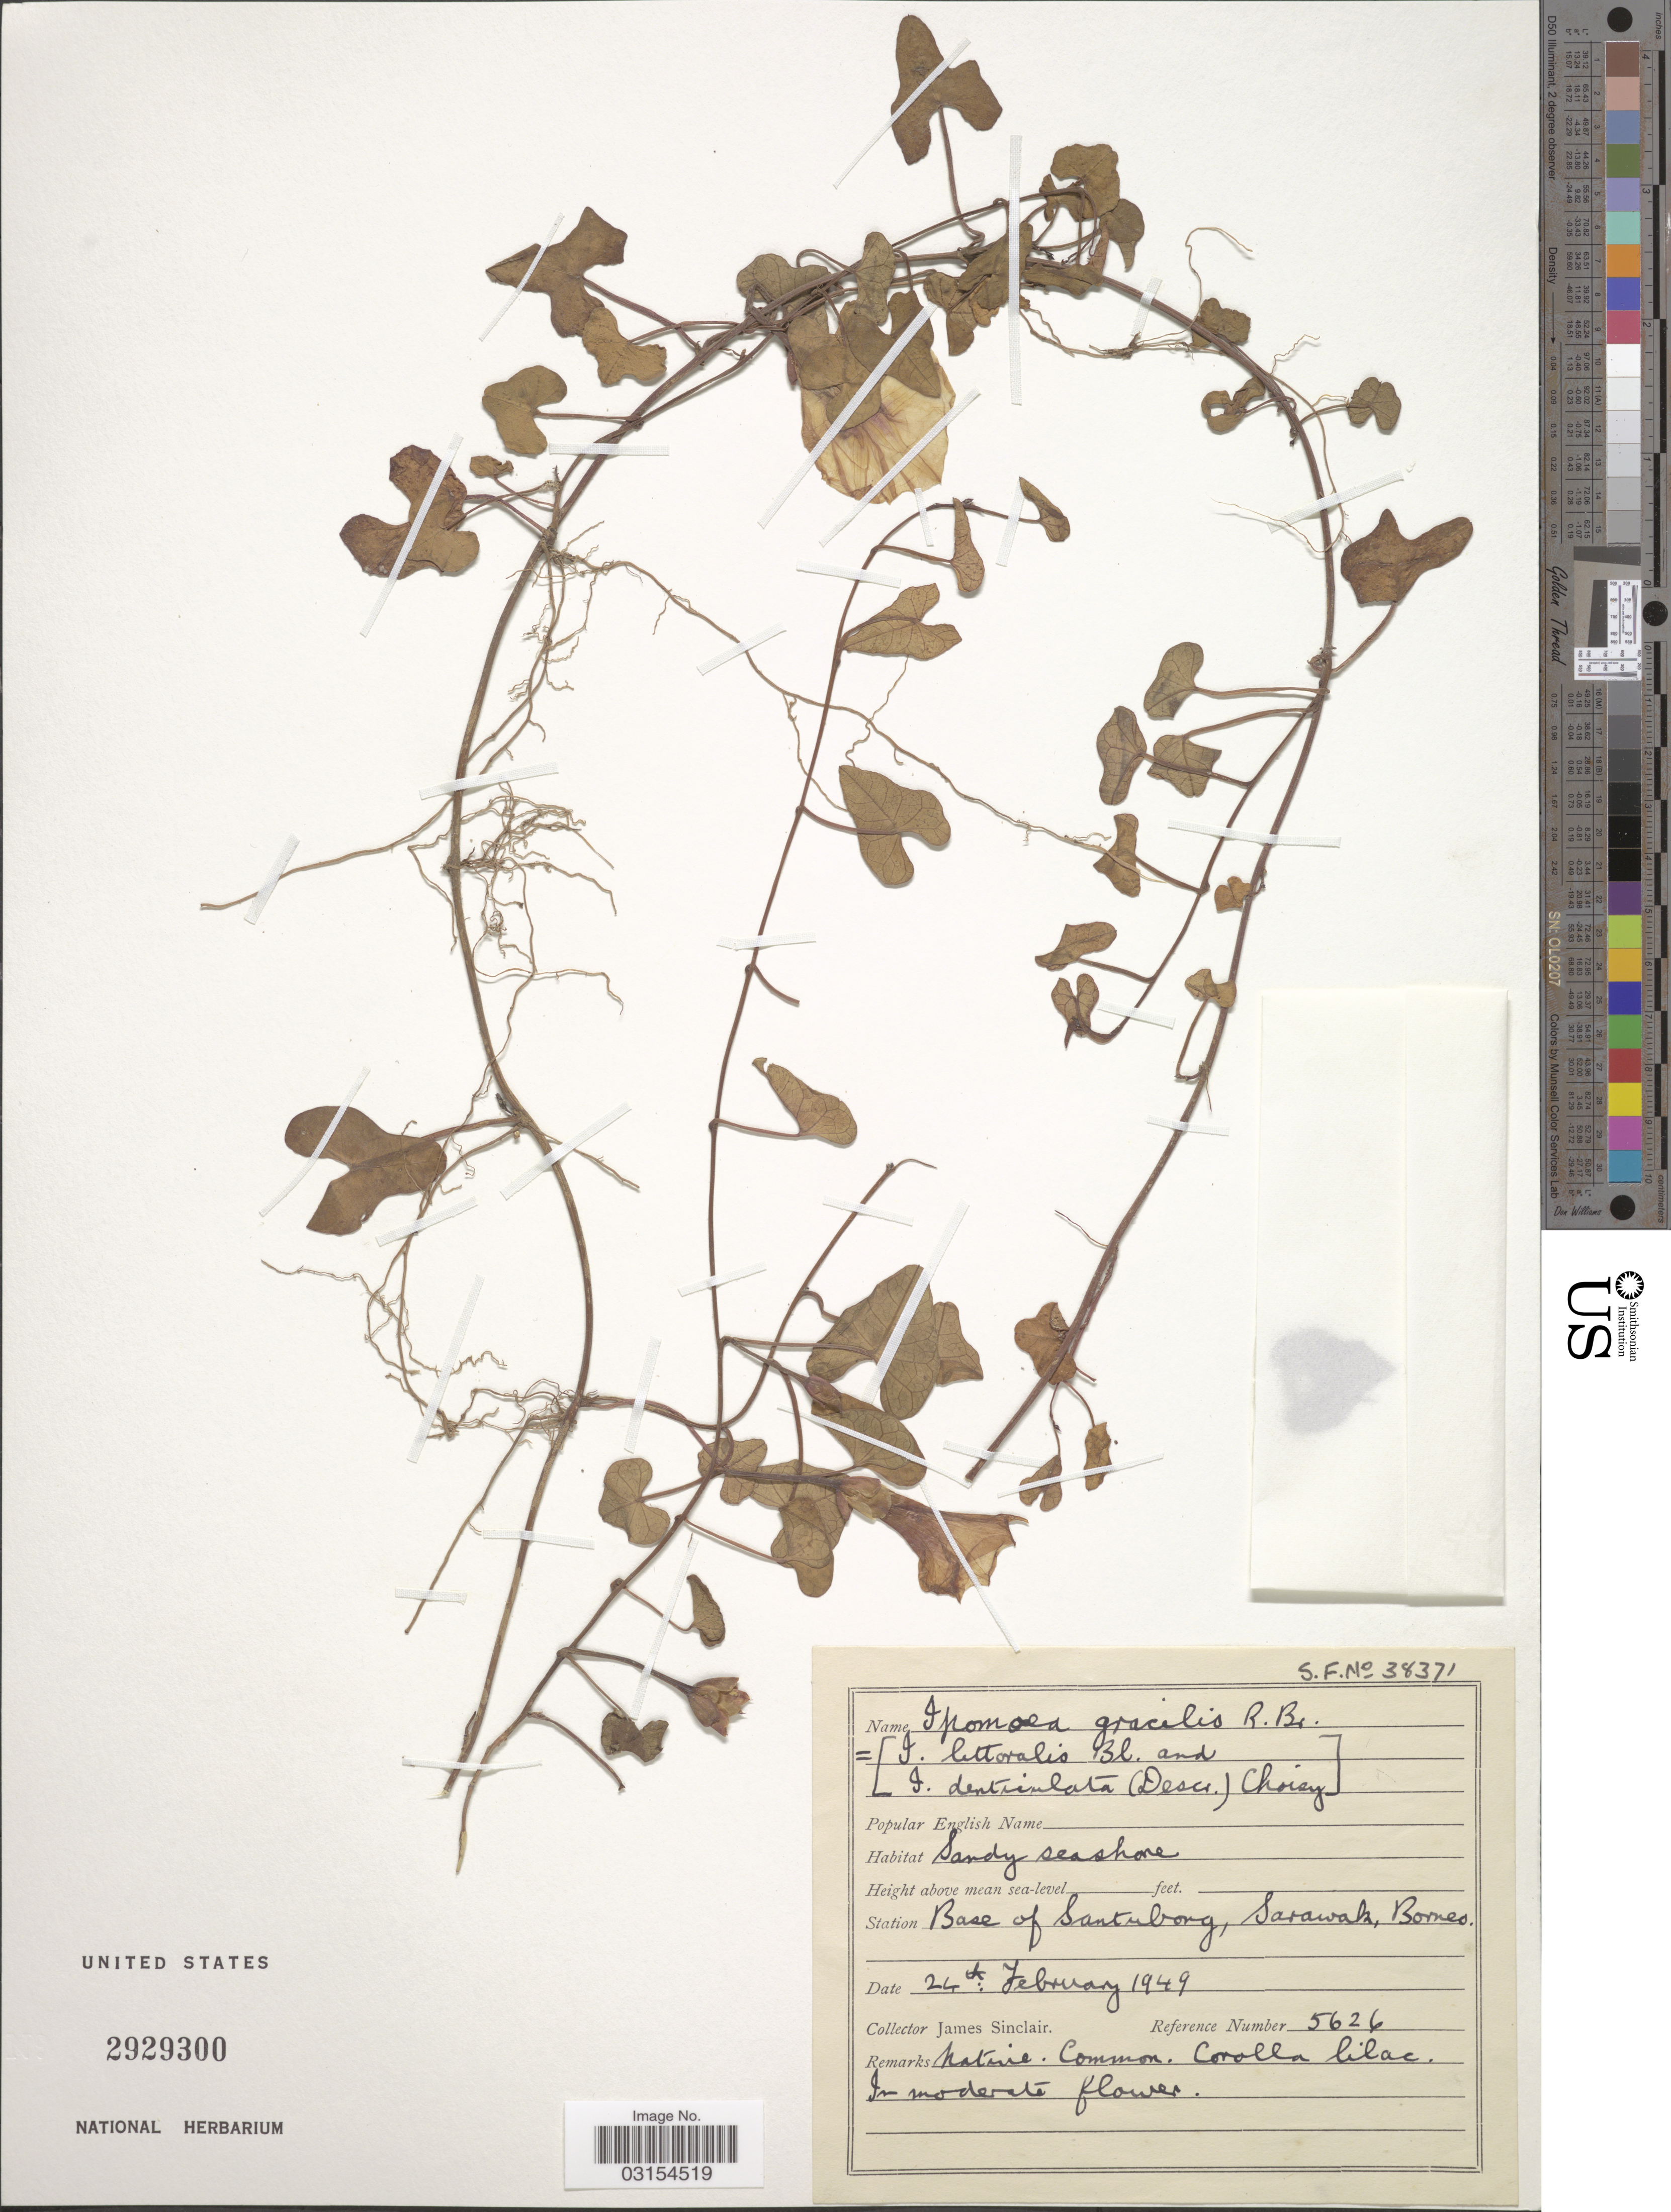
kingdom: Plantae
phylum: Tracheophyta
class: Magnoliopsida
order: Solanales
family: Convolvulaceae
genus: Ipomoea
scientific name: Ipomoea littoralis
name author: Blume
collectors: J. Sinclair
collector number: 5626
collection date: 1949-02-24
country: Malaysia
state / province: Sarawak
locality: Station Base of Santubong, Sarawak, Borneo.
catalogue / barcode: US 2929300